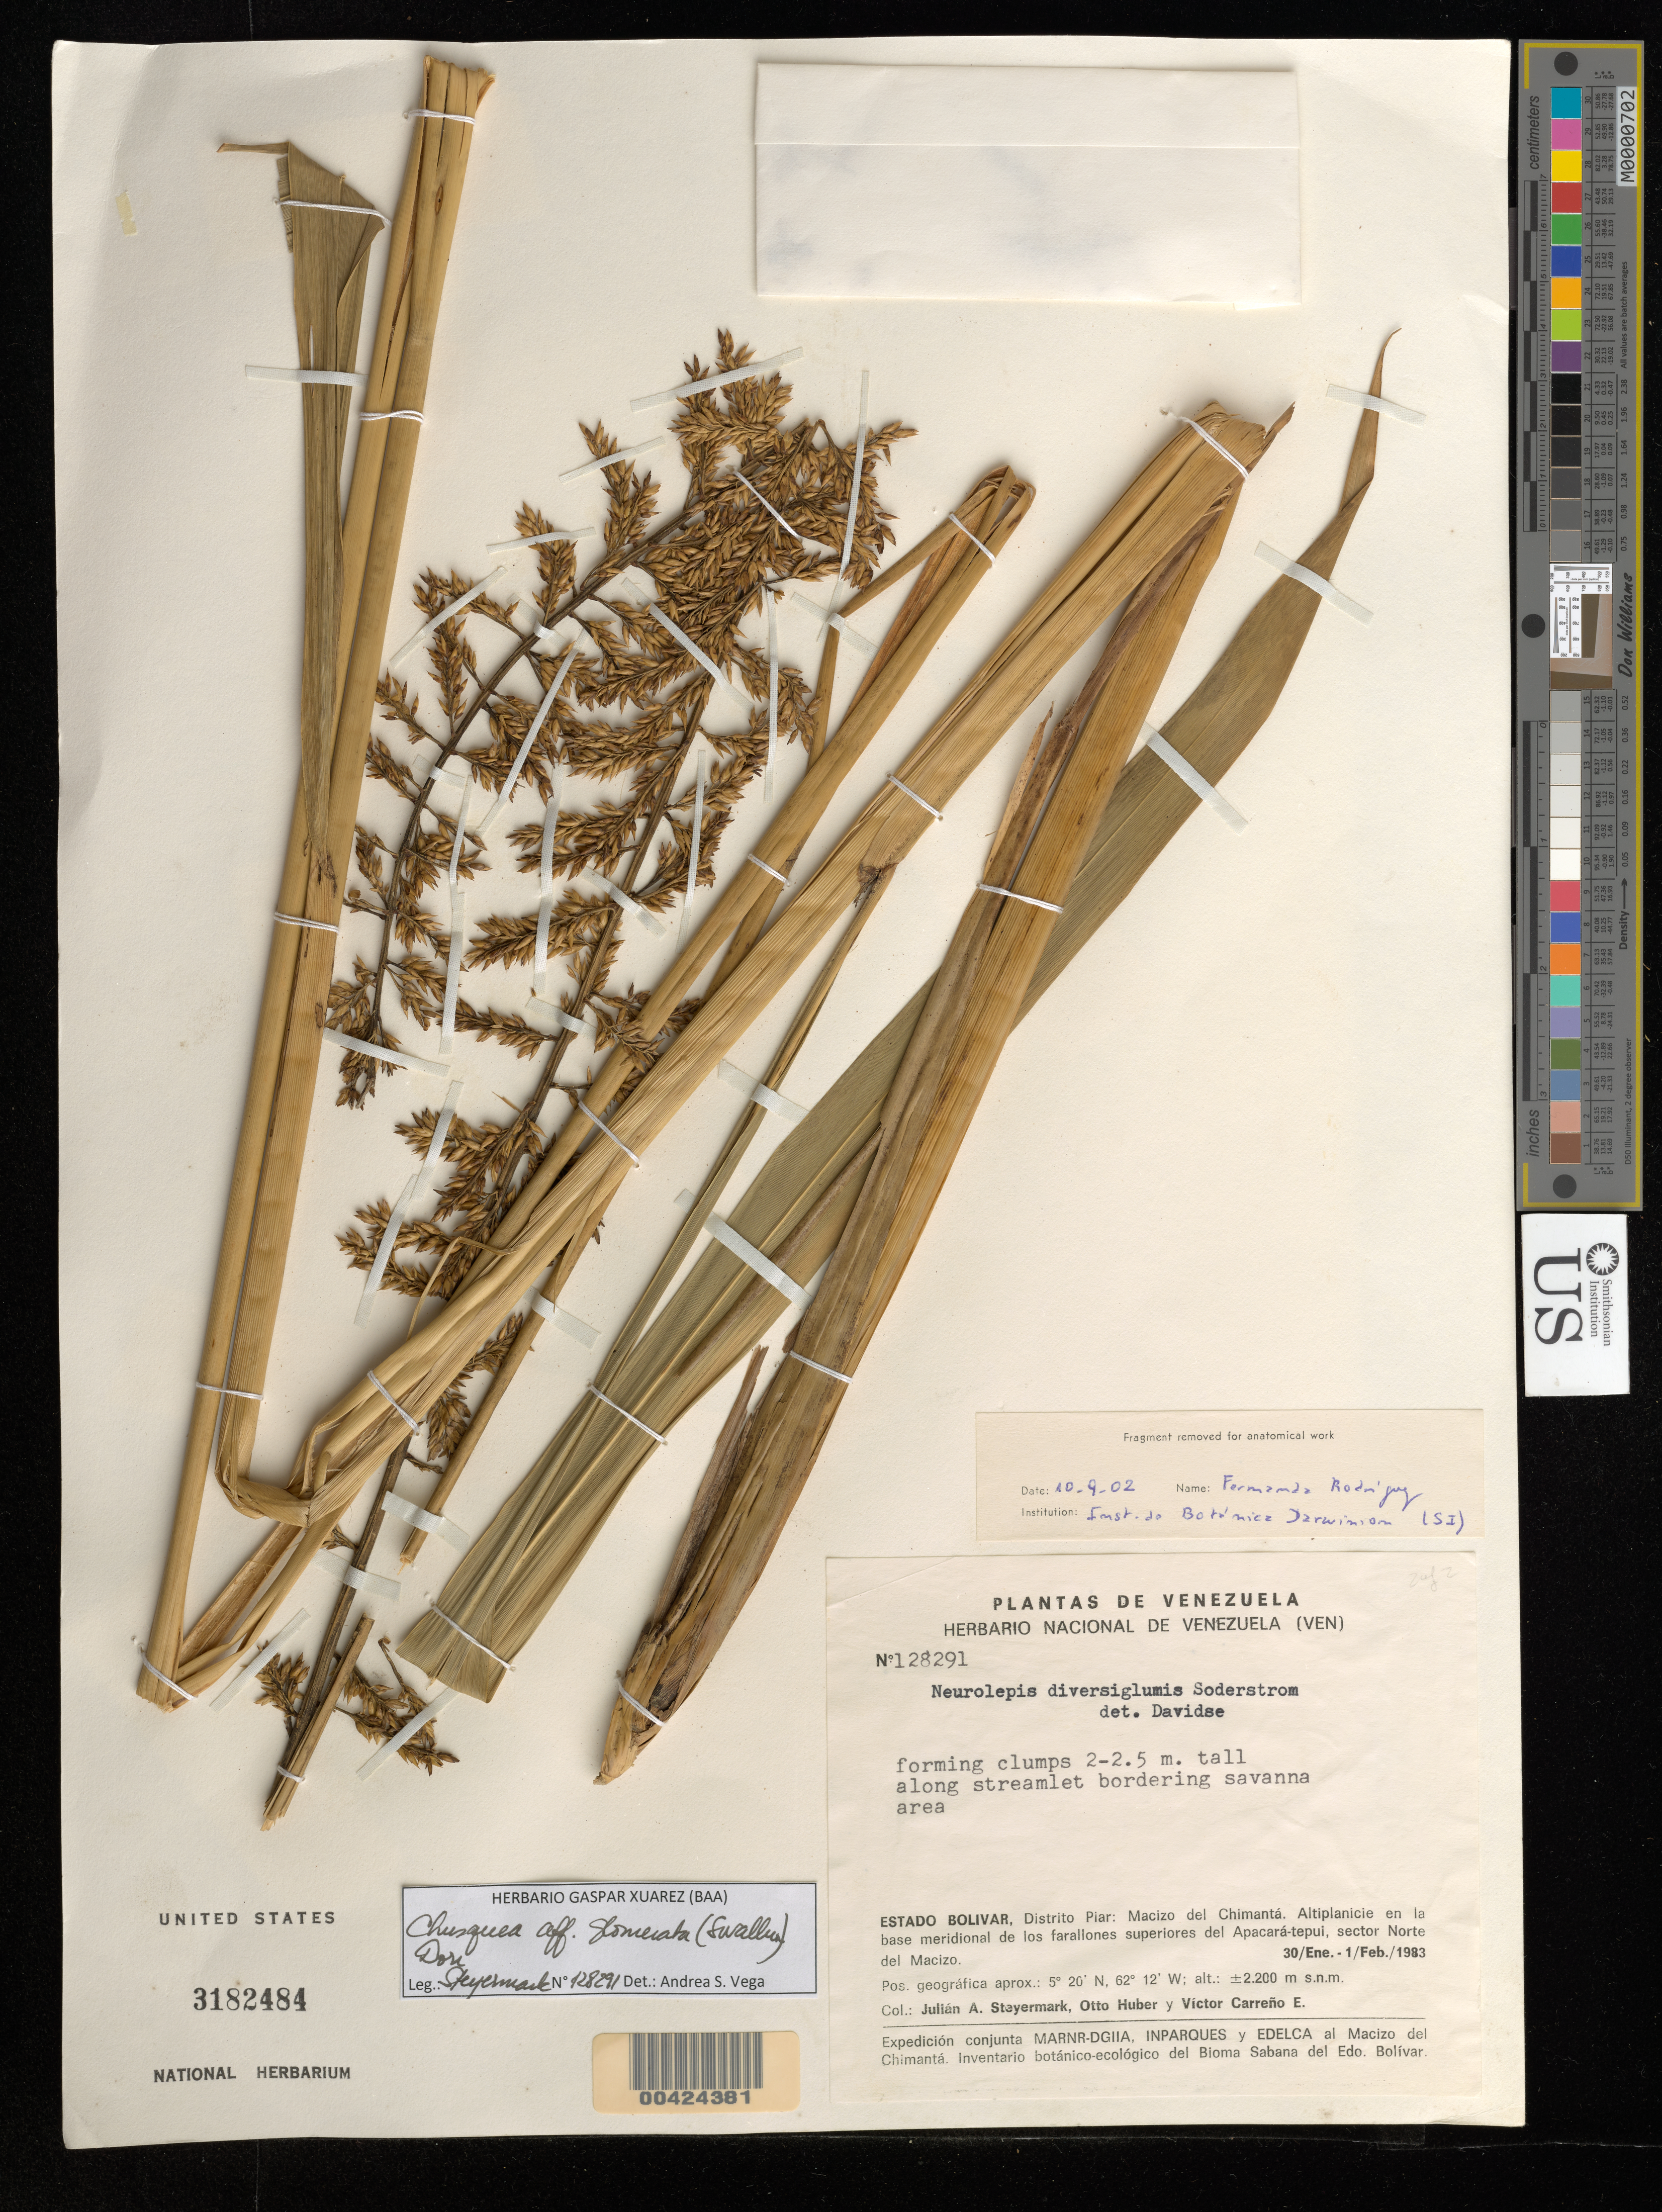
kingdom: Plantae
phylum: Tracheophyta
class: Liliopsida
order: Poales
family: Poaceae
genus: Chusquea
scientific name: Chusquea glomerata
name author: (Swallen) Dorr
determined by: Vega, A. S.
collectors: J. Steyermark, O. Huber & V. Carreño E.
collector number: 128291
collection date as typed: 30 Jan 1983 to 01 Feb 1983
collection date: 1983-01-30/1983-02-01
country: Venezuela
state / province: Bolivar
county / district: Piar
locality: Macizo del chimanta; apacara-tepui; sector norte del macizo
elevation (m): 2200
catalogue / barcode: US 3182484